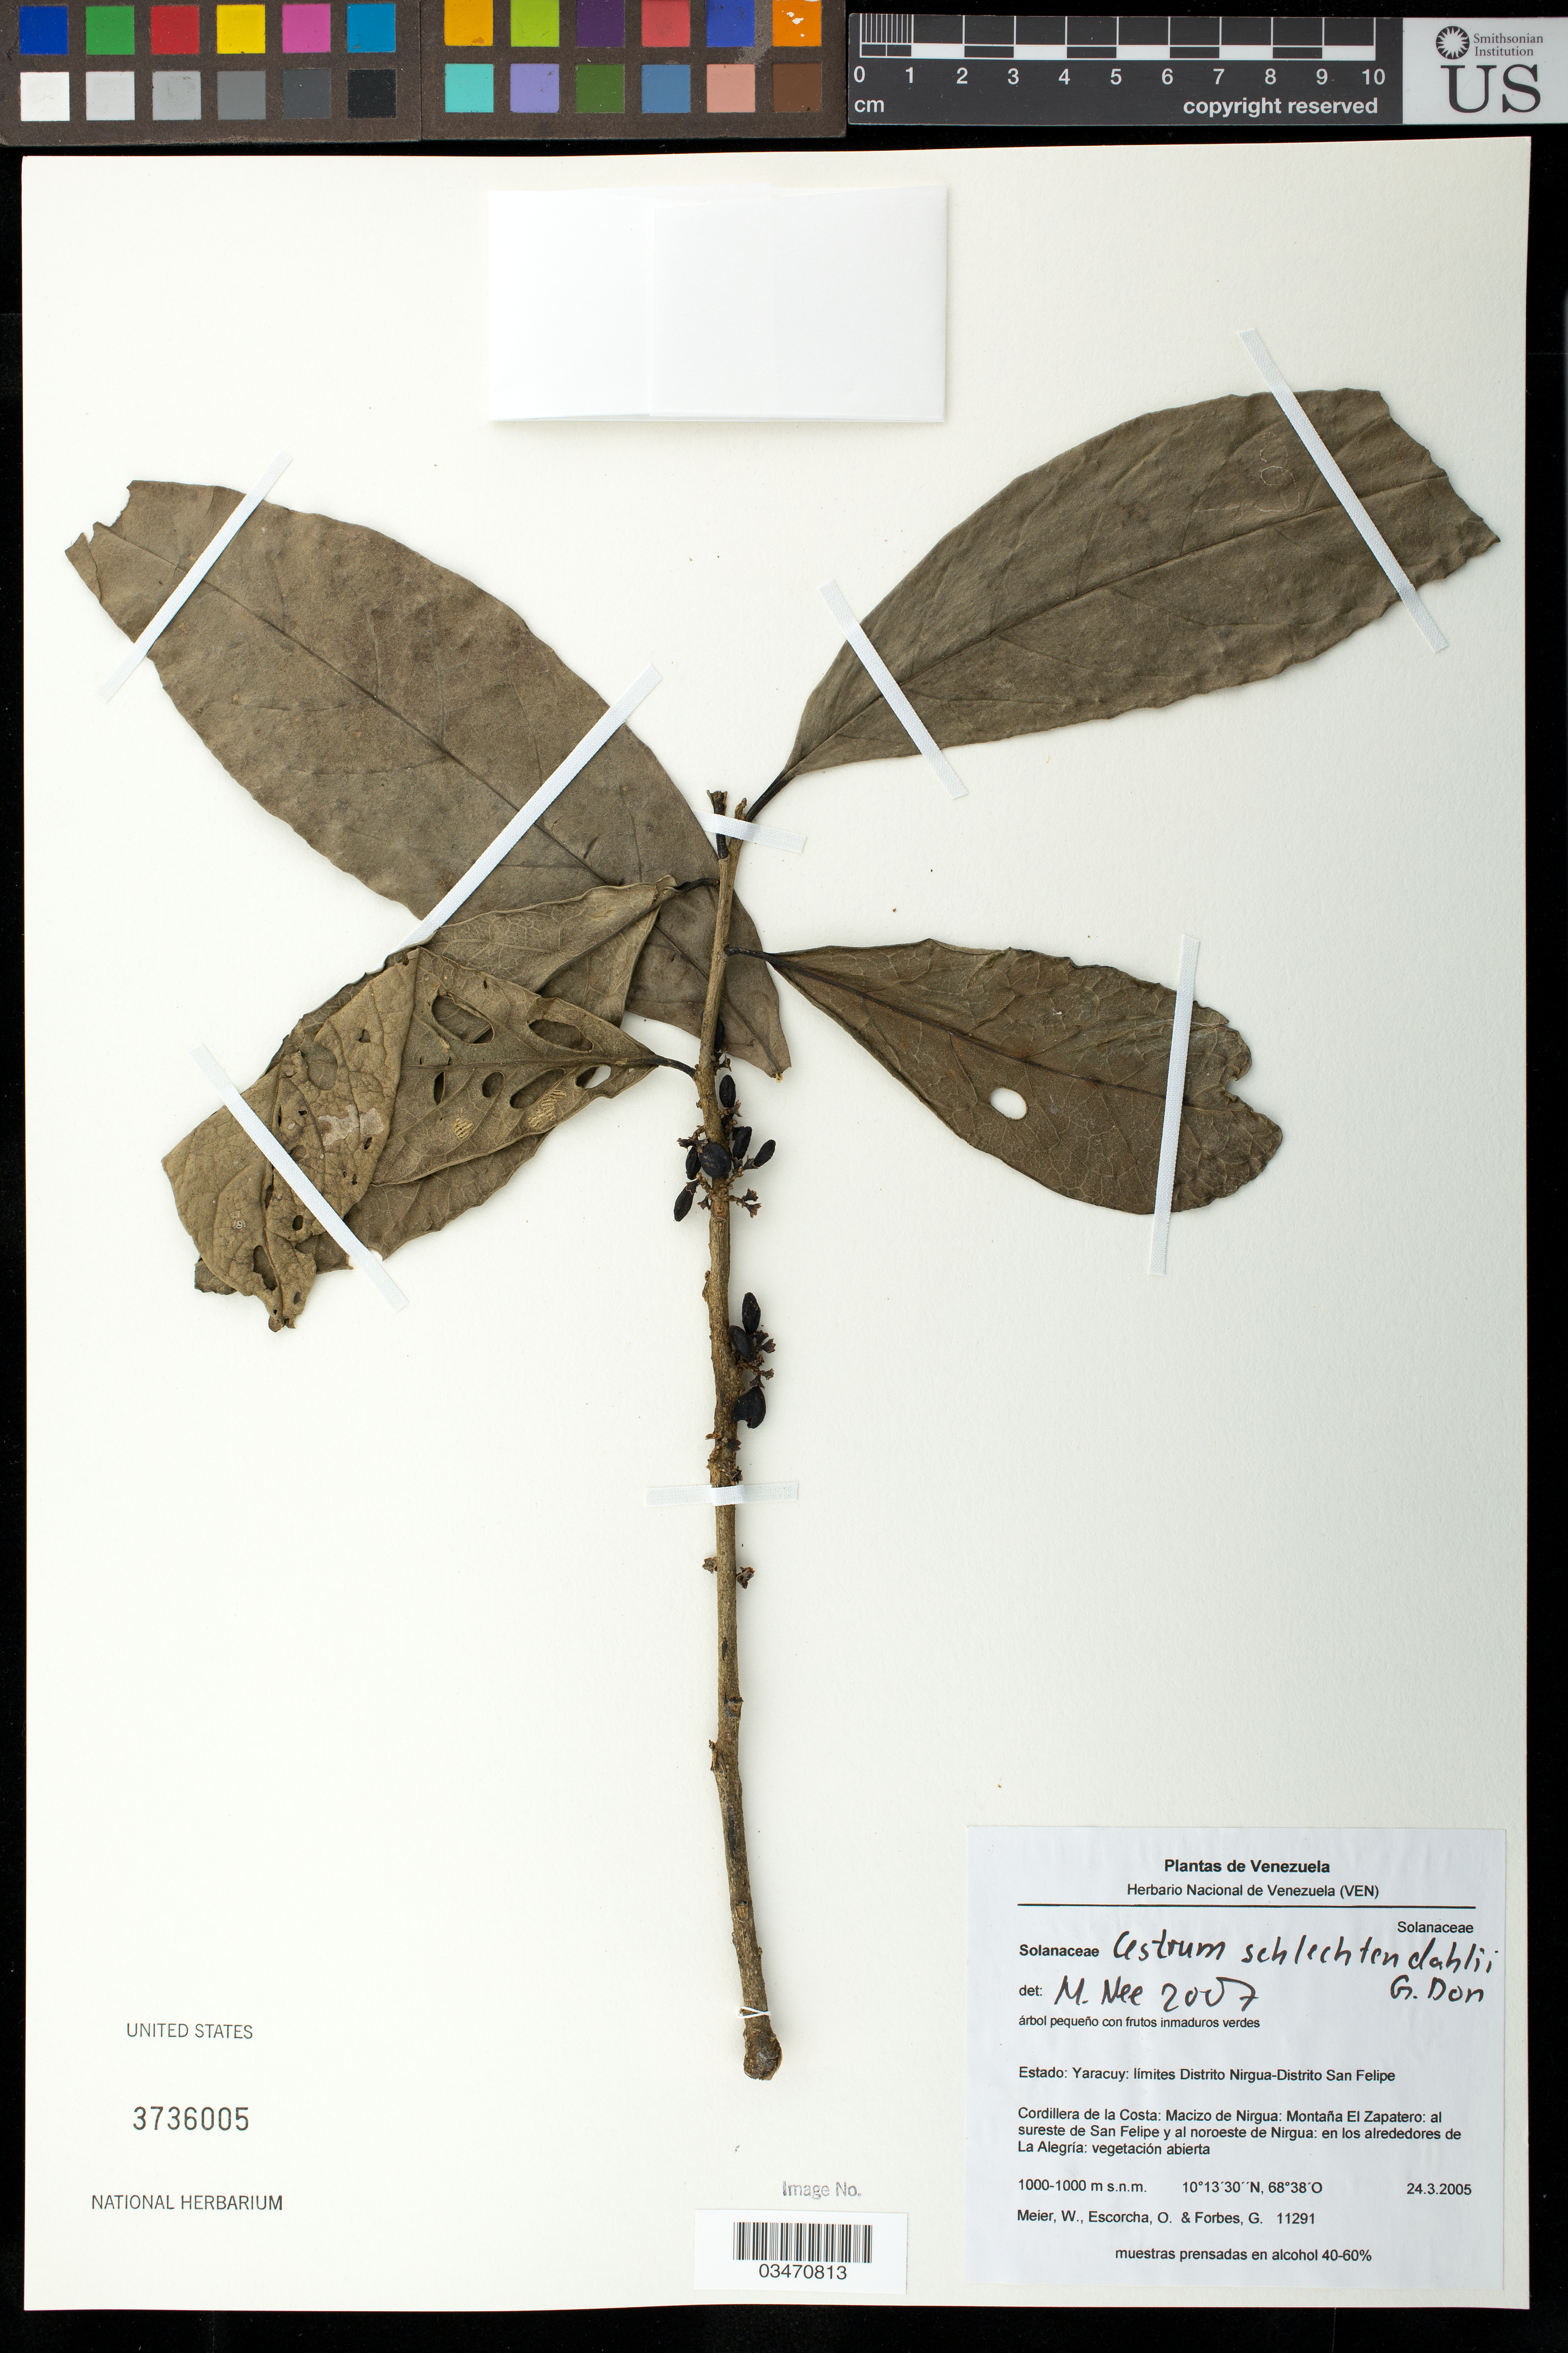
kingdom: Plantae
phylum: Tracheophyta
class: Magnoliopsida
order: Solanales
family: Solanaceae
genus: Cestrum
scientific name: Cestrum schlechtendahlii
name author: G. Don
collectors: W. Meier, O. Escorcha & G. Forbes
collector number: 11291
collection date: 2005-03-24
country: Venezuela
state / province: Yaracuy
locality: limites Distrito Nirgua-Distrito San Felipe. Cordillera de la Costa: Macizo de Nirgua: Montana El Zapatero: al sureste de San Felipe y al noroeste de Nirgua: en los alrededores de La Alegria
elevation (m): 1000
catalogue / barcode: US 3736005